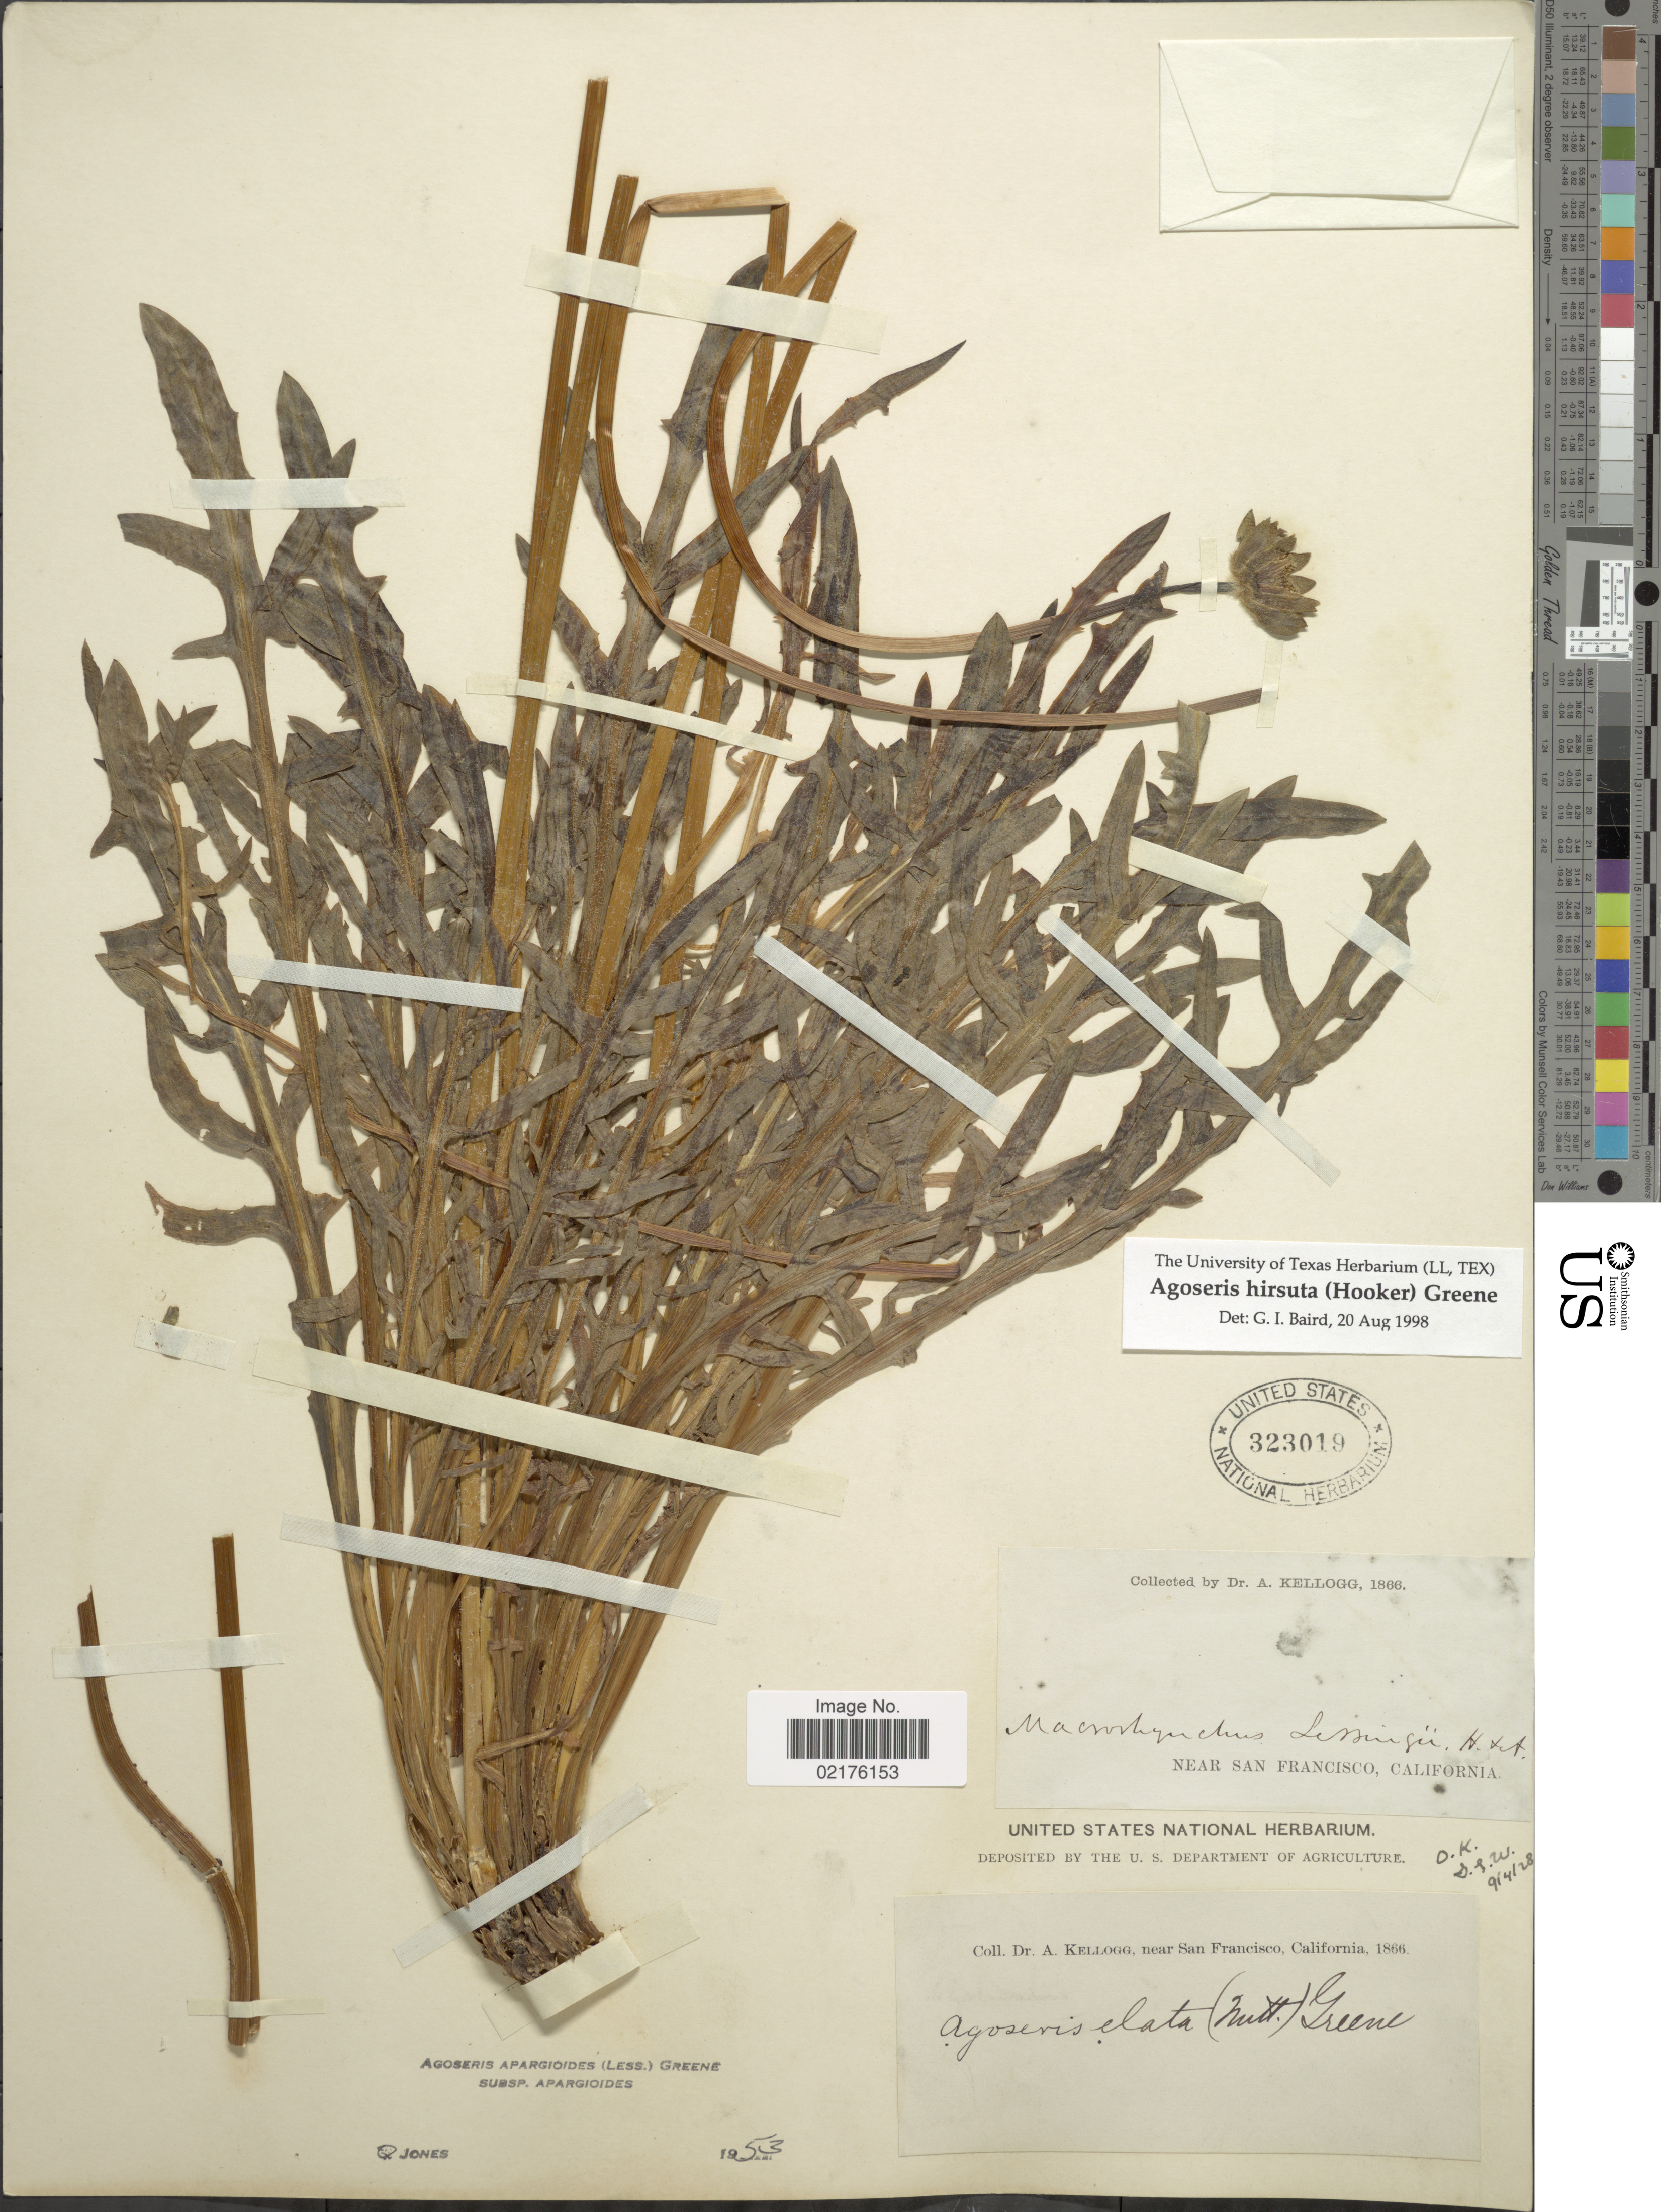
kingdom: Plantae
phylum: Tracheophyta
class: Magnoliopsida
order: Asterales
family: Asteraceae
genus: Agoseris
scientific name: Agoseris hirsuta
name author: (Hook.) Greene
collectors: A. Kellogg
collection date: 1866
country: United States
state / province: California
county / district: San Francisco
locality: Near San Francisco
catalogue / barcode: US 323019